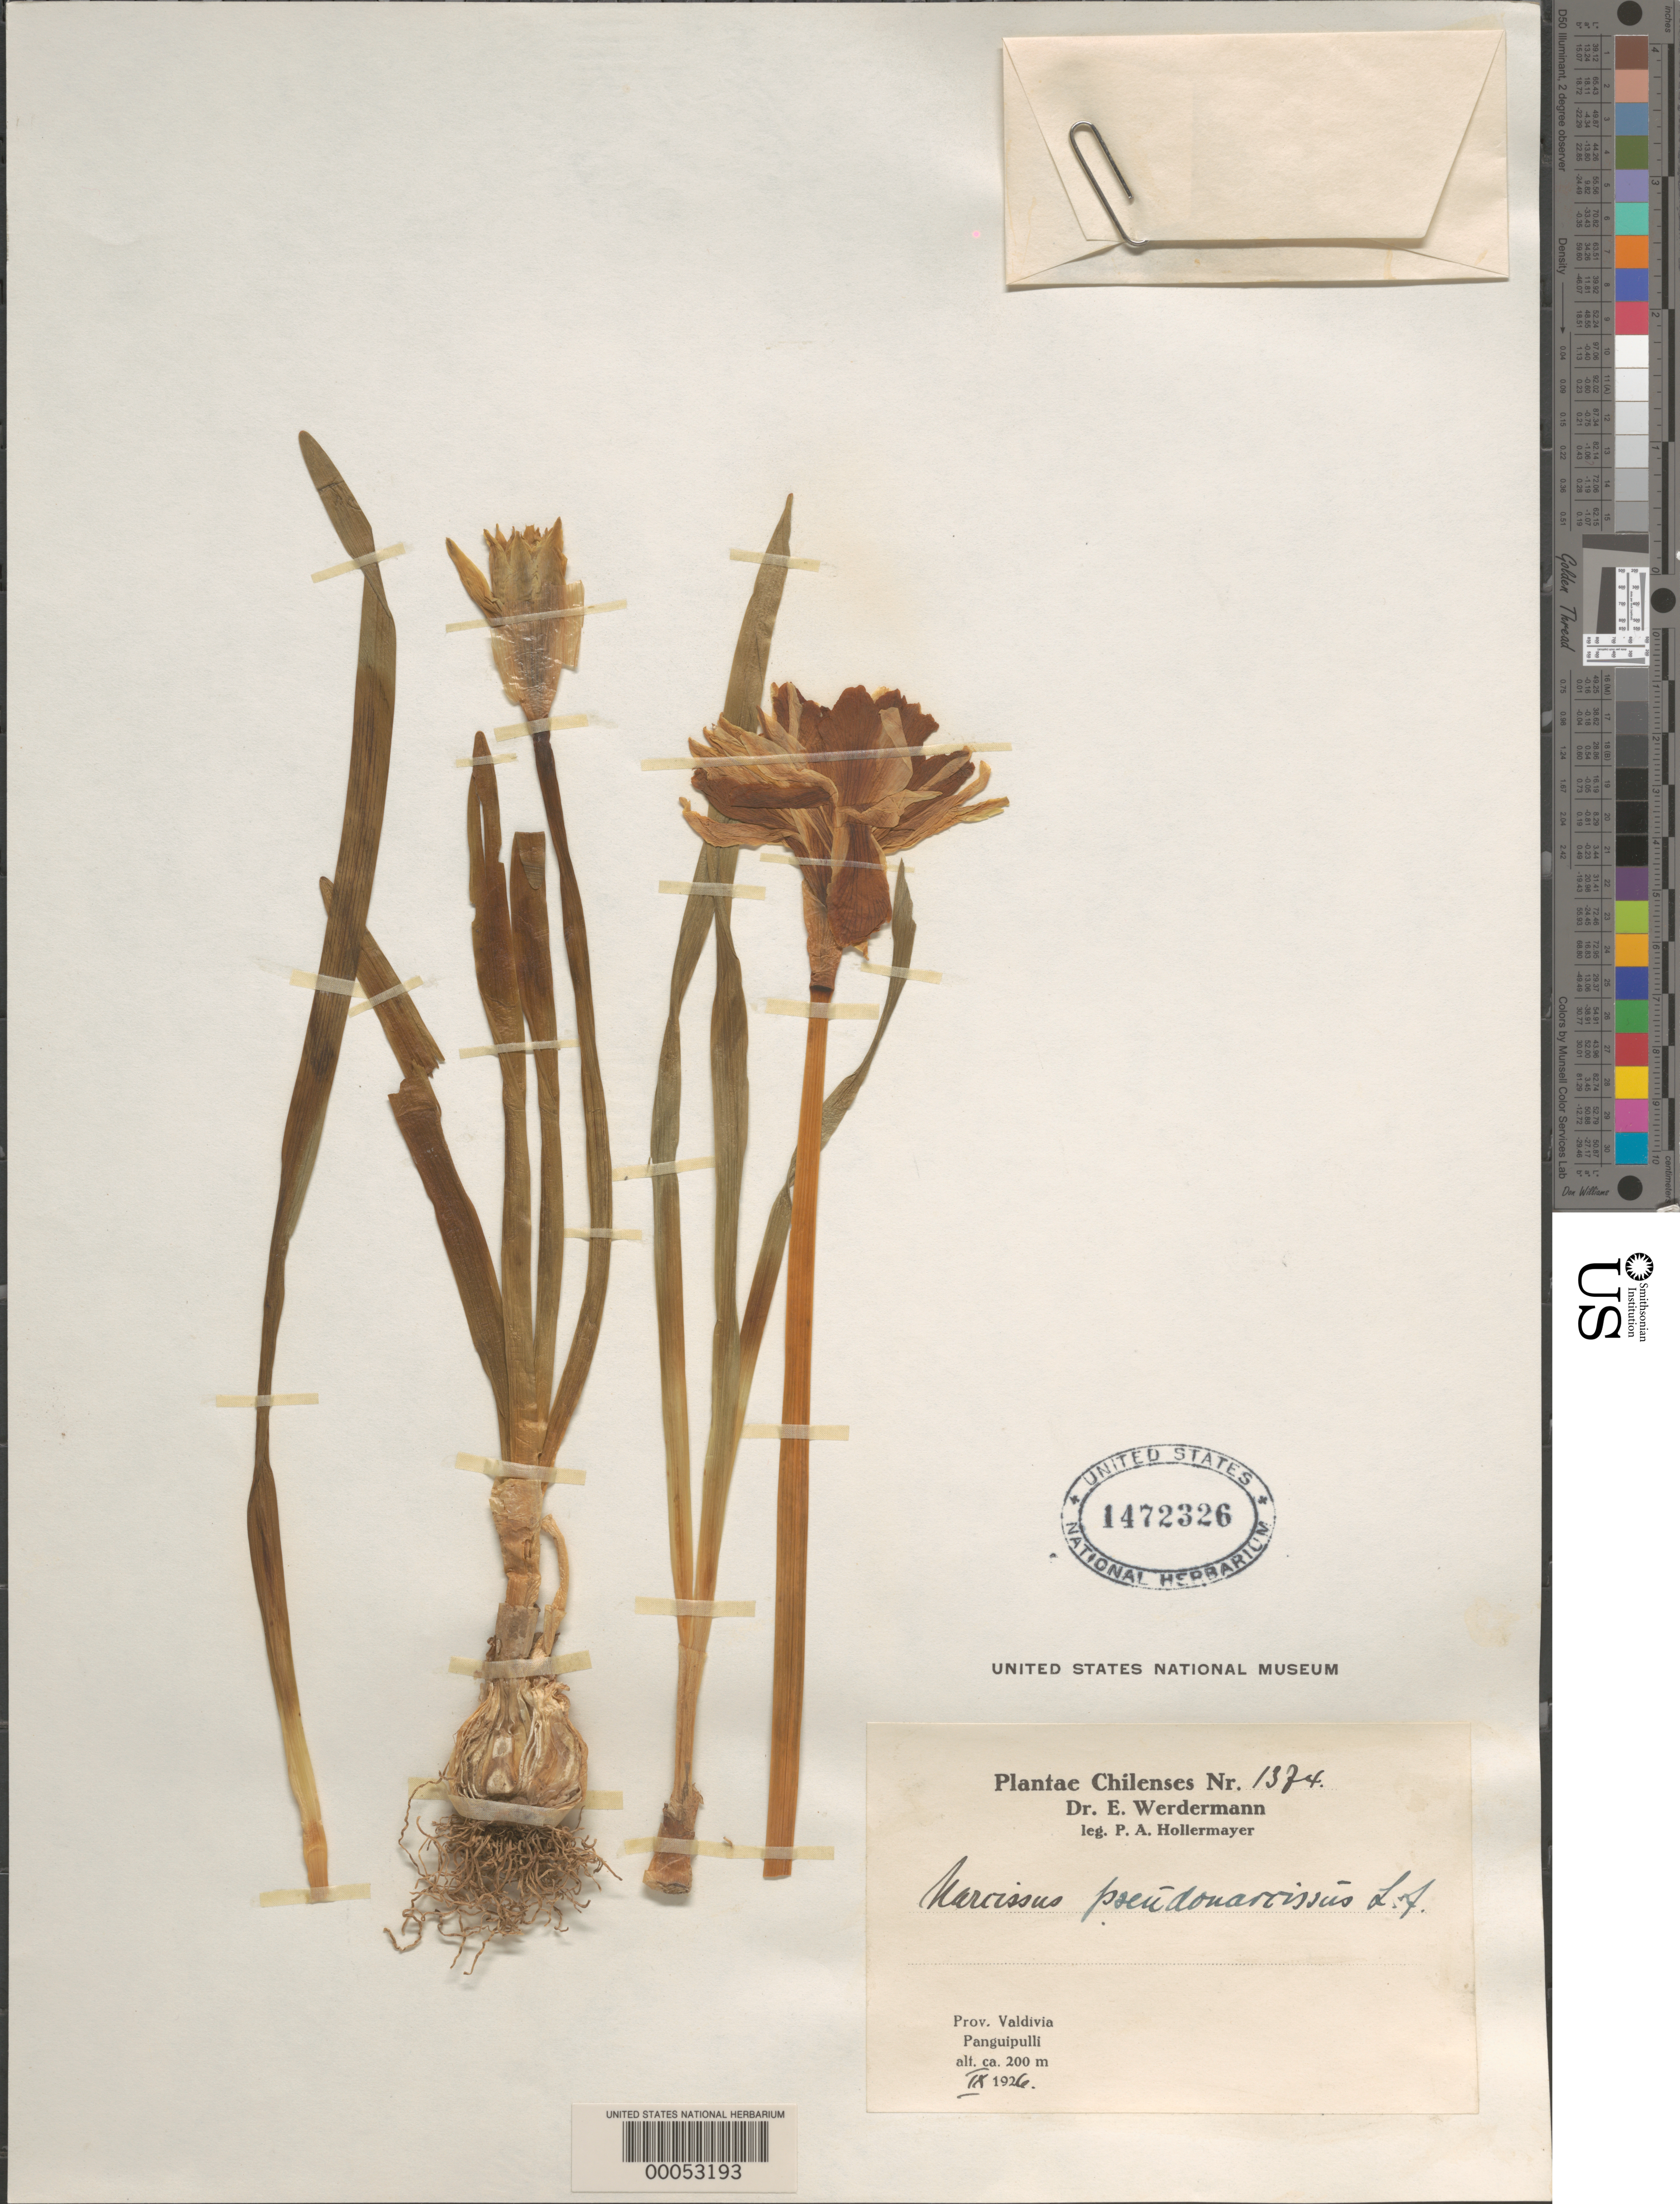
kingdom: Plantae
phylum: Tracheophyta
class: Liliopsida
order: Asparagales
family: Amaryllidaceae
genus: Narcissus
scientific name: Narcissus pseudonarcissus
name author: L.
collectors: A. Hollermayer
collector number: Pl. Chilensis 1374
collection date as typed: Sep 1926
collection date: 1926-09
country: Chile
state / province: Los Lagos (X)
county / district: Valdivia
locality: Panguipulli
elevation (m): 200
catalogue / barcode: US 1472326